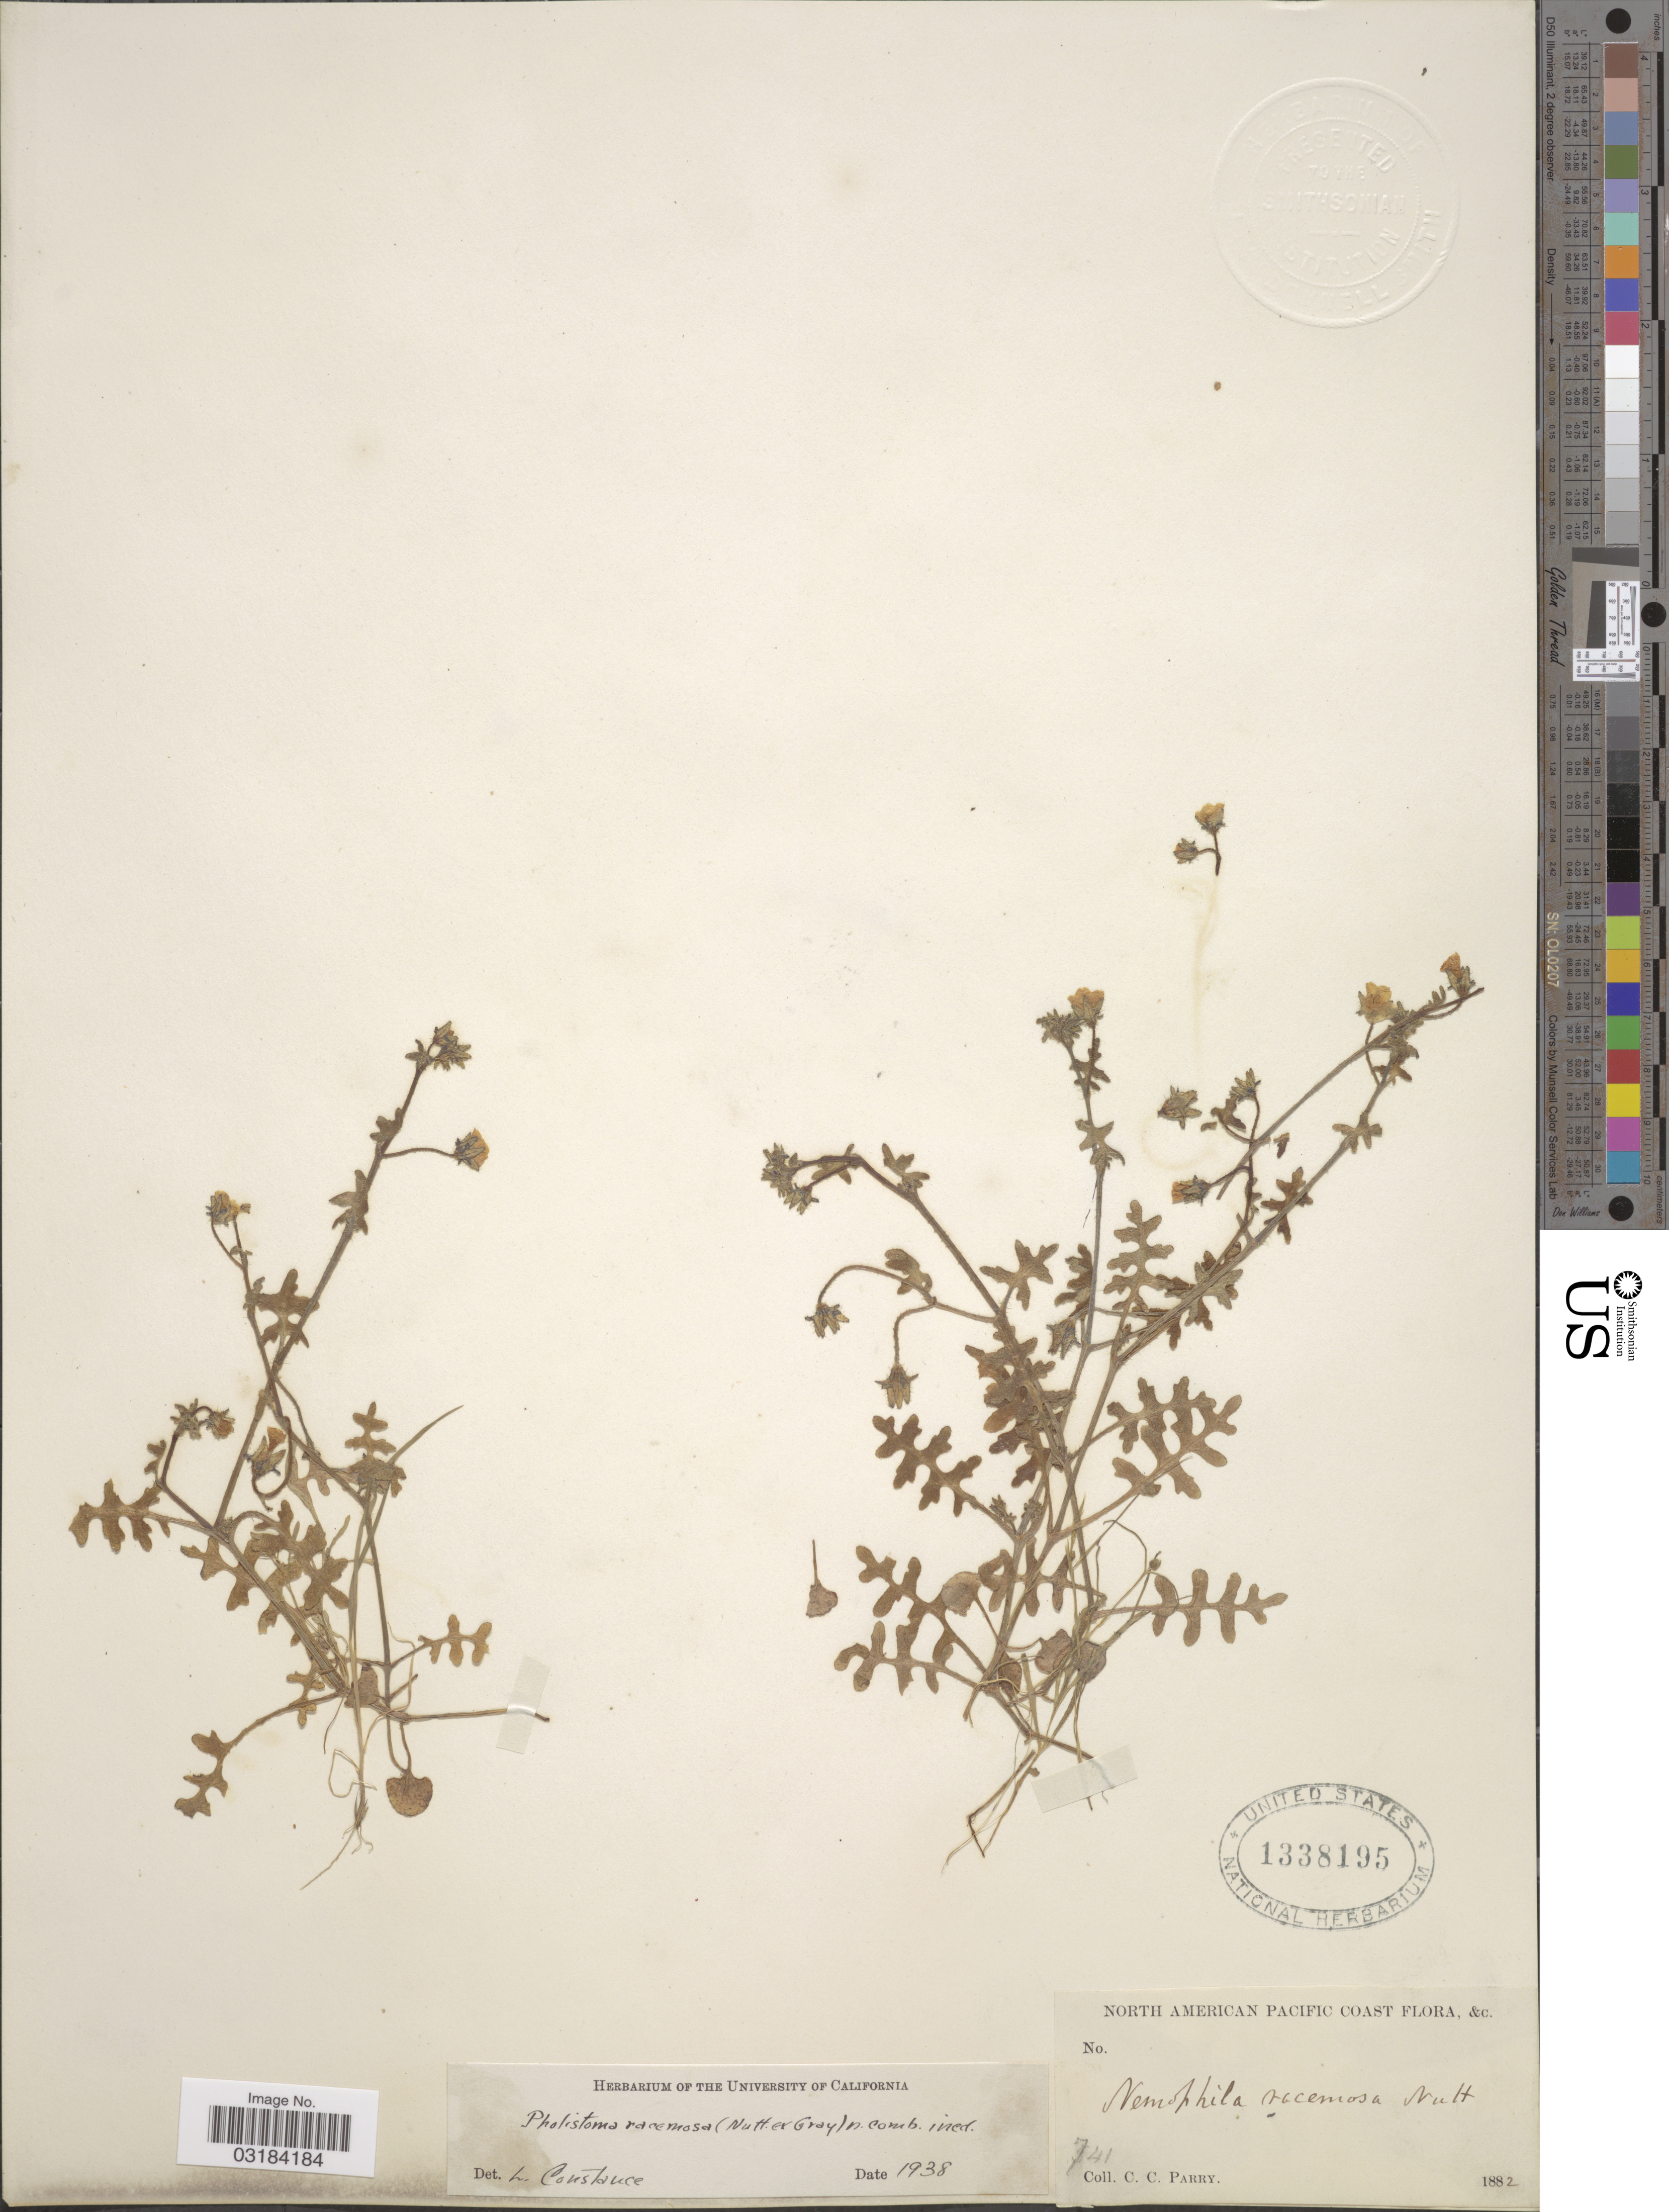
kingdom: Plantae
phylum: Tracheophyta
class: Magnoliopsida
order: Boraginales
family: Hydrophyllaceae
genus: Pholistoma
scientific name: Pholistoma racemosum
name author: (Nutt. ex A. Gray) Constance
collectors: C. C. Parry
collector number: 741?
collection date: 1882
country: United States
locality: North American Pacific Coast.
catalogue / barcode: US 1338195